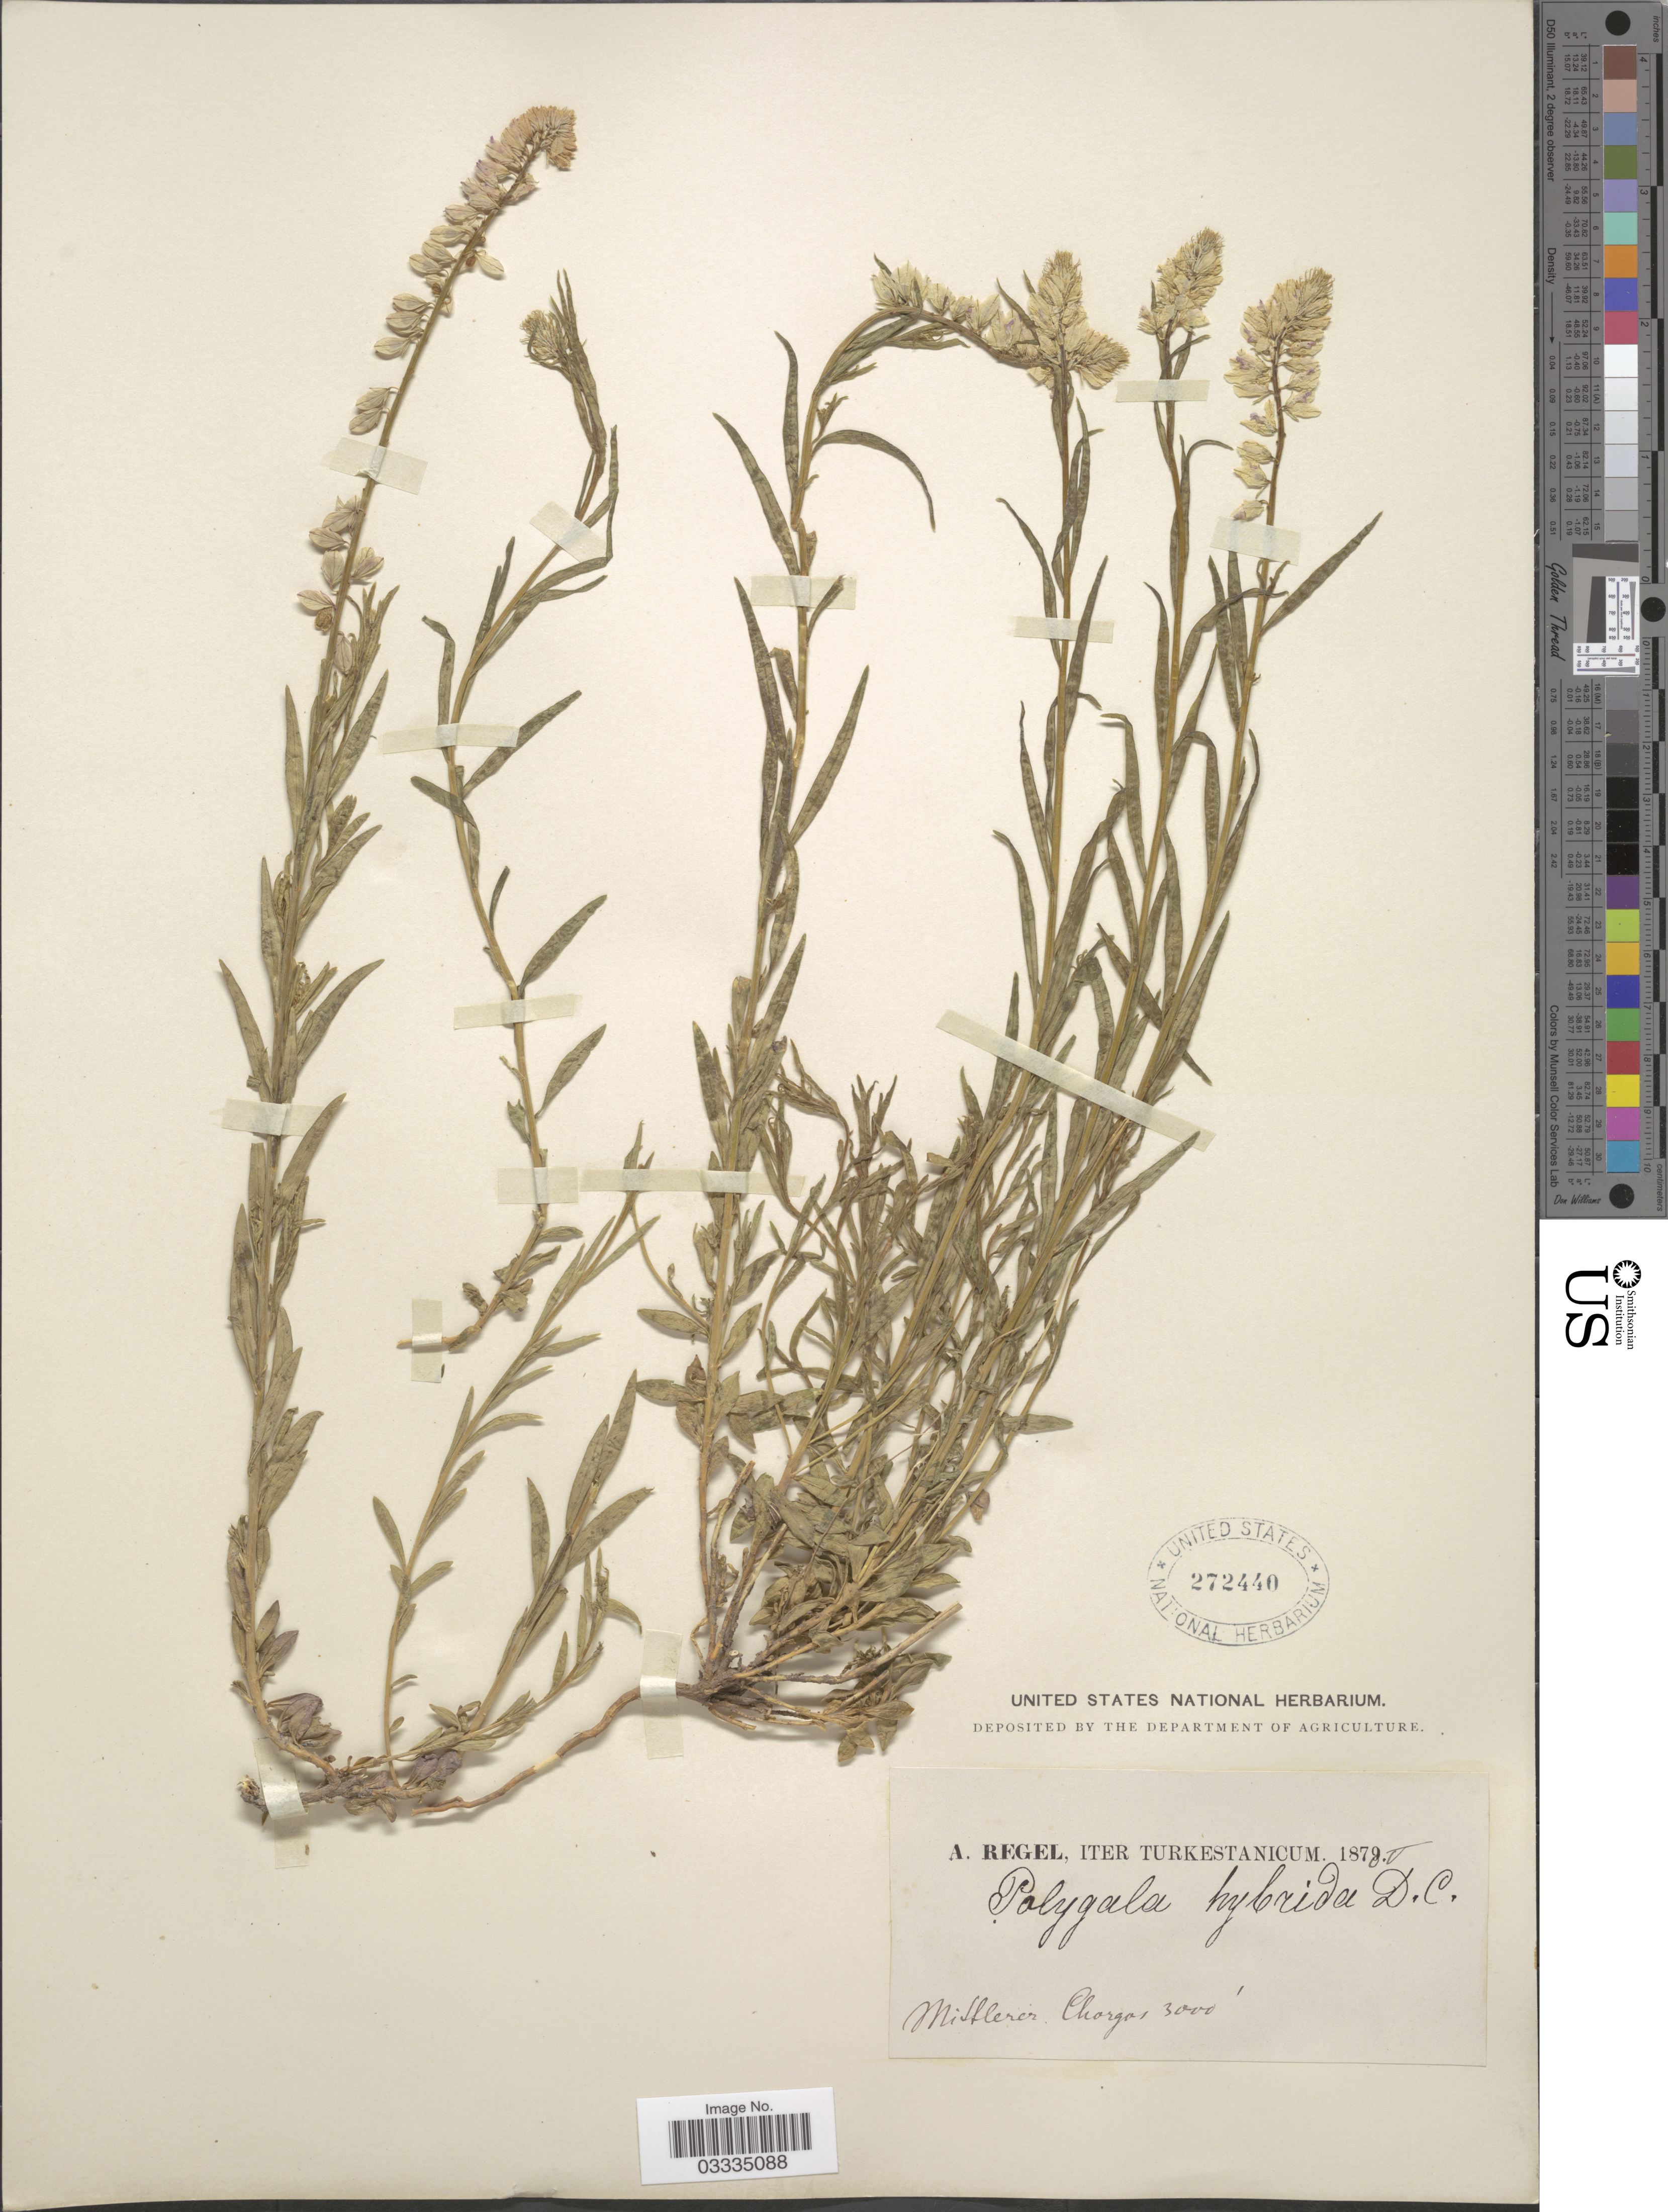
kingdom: Plantae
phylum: Tracheophyta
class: Magnoliopsida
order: Fabales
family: Polygalaceae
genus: Polygala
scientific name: Polygala hybrida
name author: DC.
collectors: A. Regel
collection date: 1878-05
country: China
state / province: Xinjiang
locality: Iter Turkestanicum. Mittlerer Chorgos.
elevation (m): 914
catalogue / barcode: US 272440